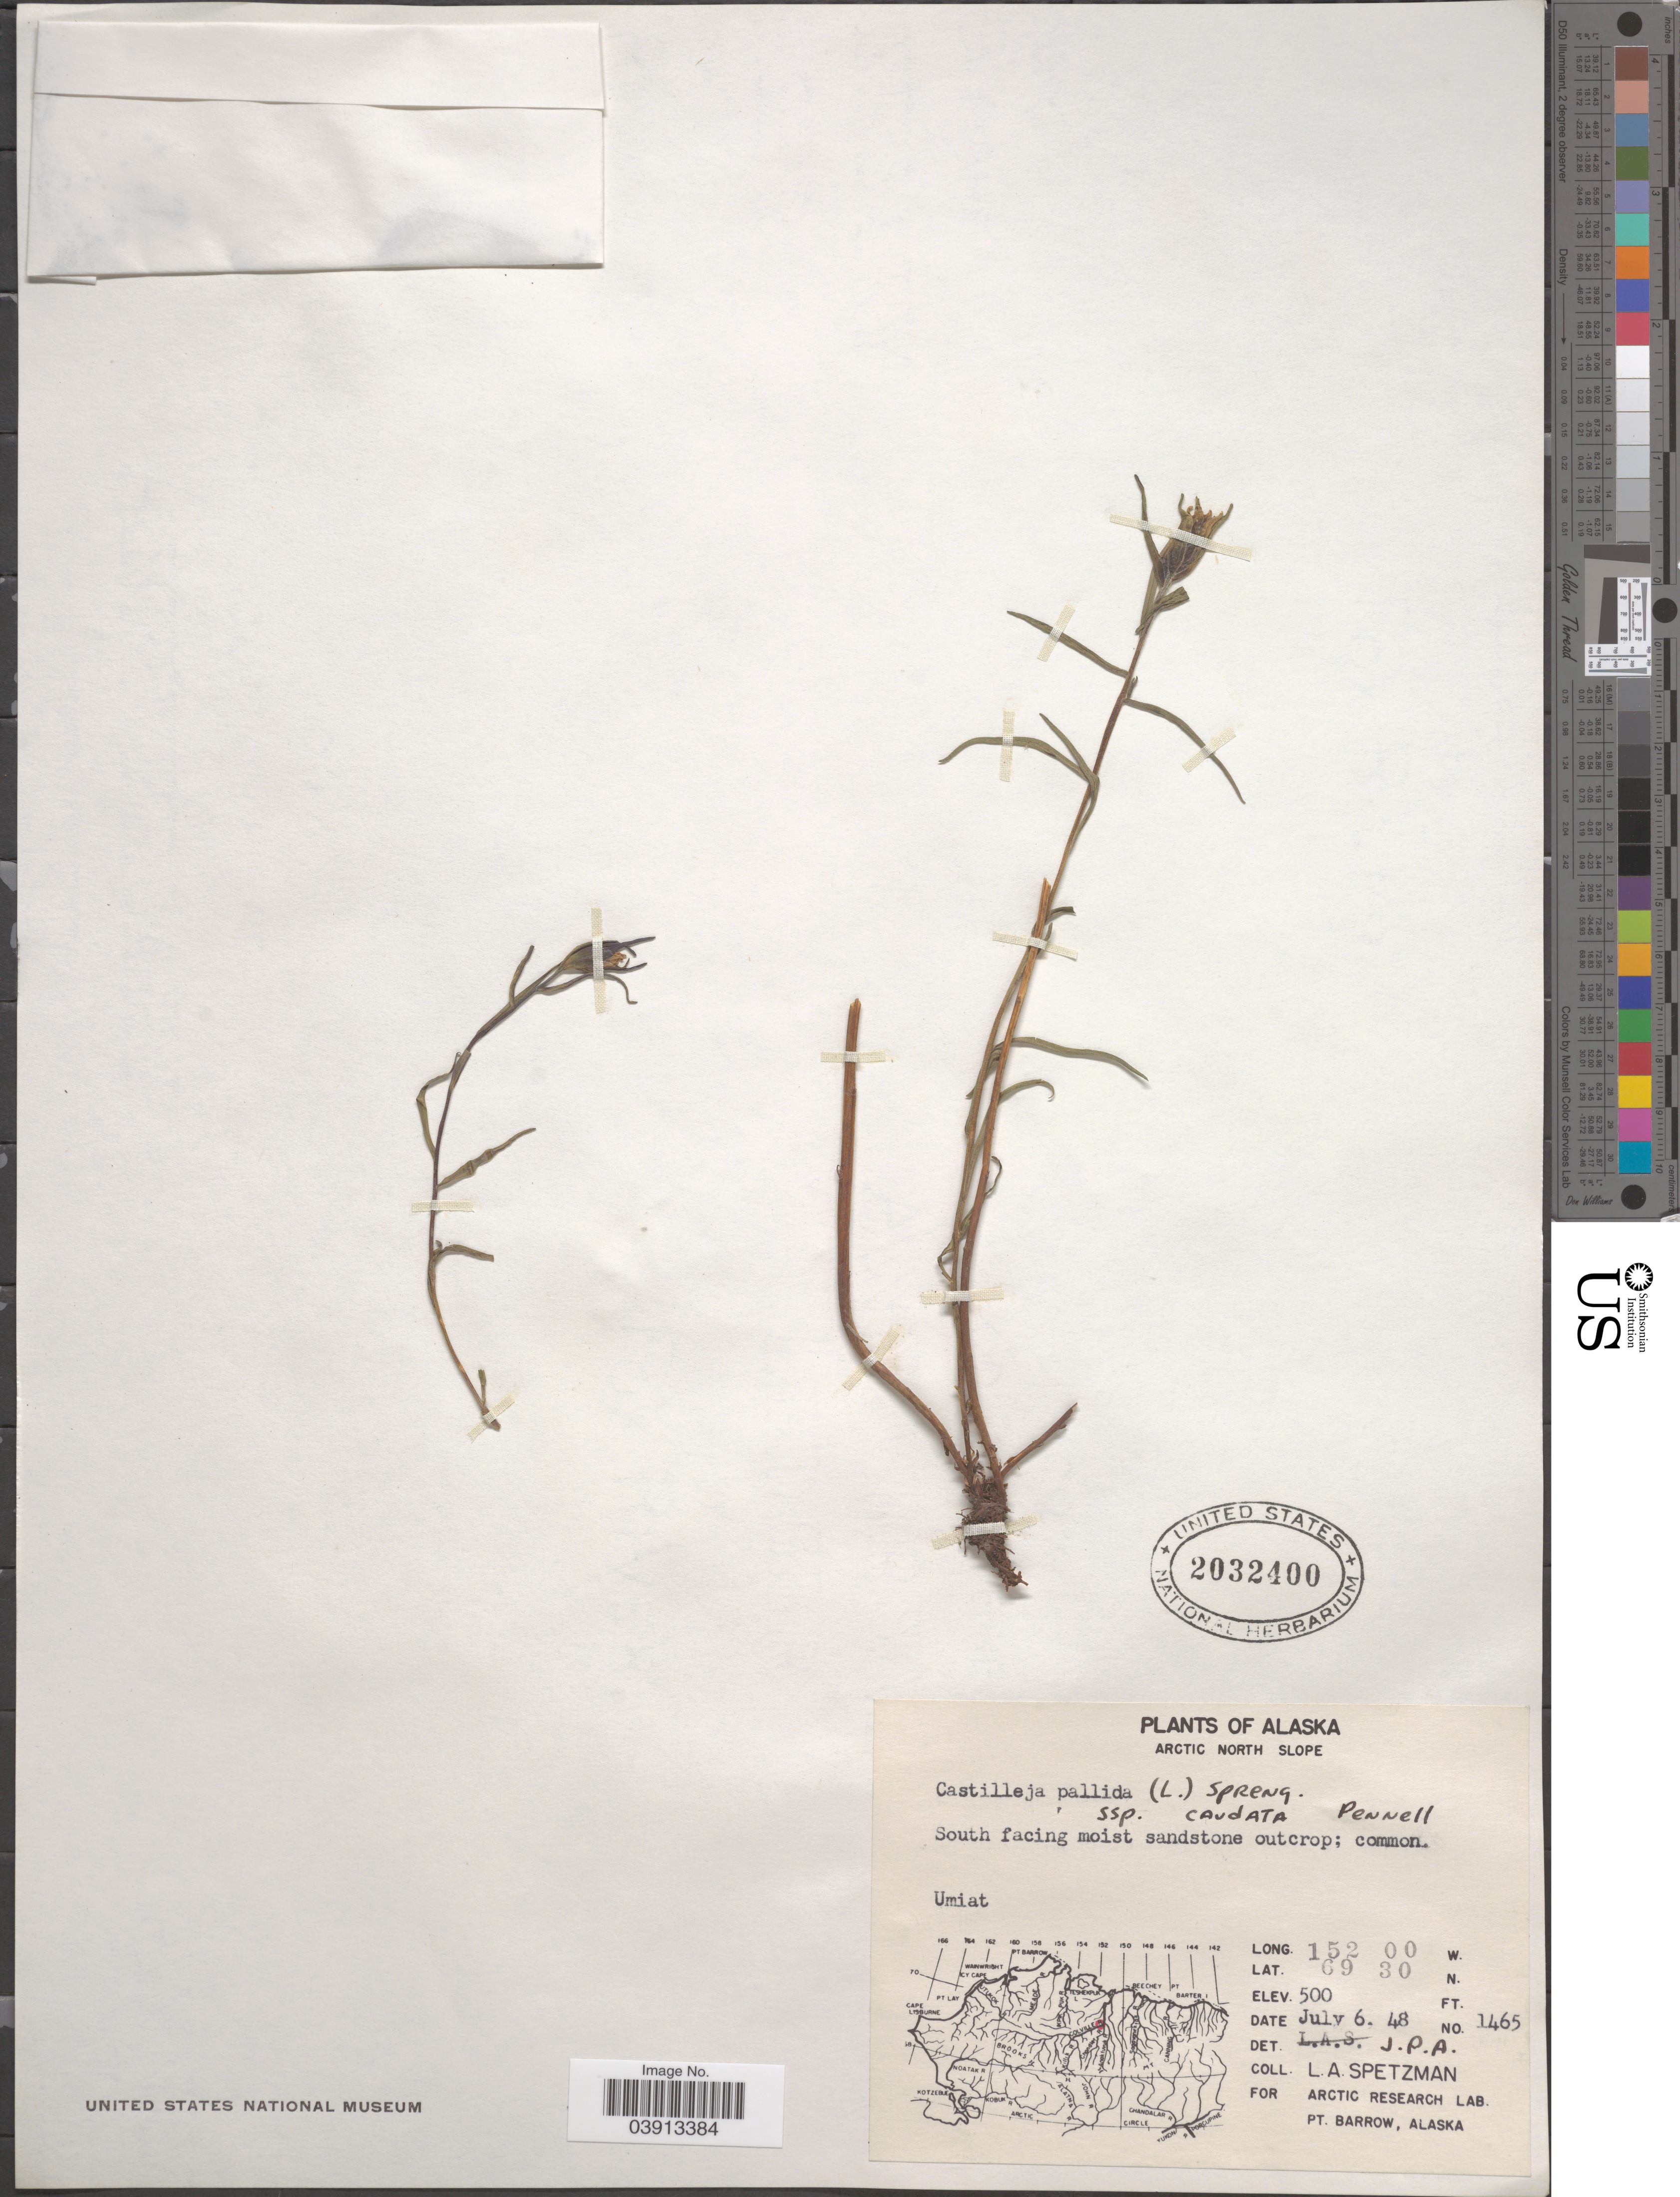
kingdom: Plantae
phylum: Tracheophyta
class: Magnoliopsida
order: Lamiales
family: Orobanchaceae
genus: Castilleja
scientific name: Castilleja pallida subsp. mexiae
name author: Pennell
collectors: L. Spetzman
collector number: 1465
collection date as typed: Transcribed d/m/y: 6/7/48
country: United States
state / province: Alaska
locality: Arctic North Slope. South facing moist sandstone outcrop. Umiat.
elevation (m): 152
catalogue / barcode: US 2032400